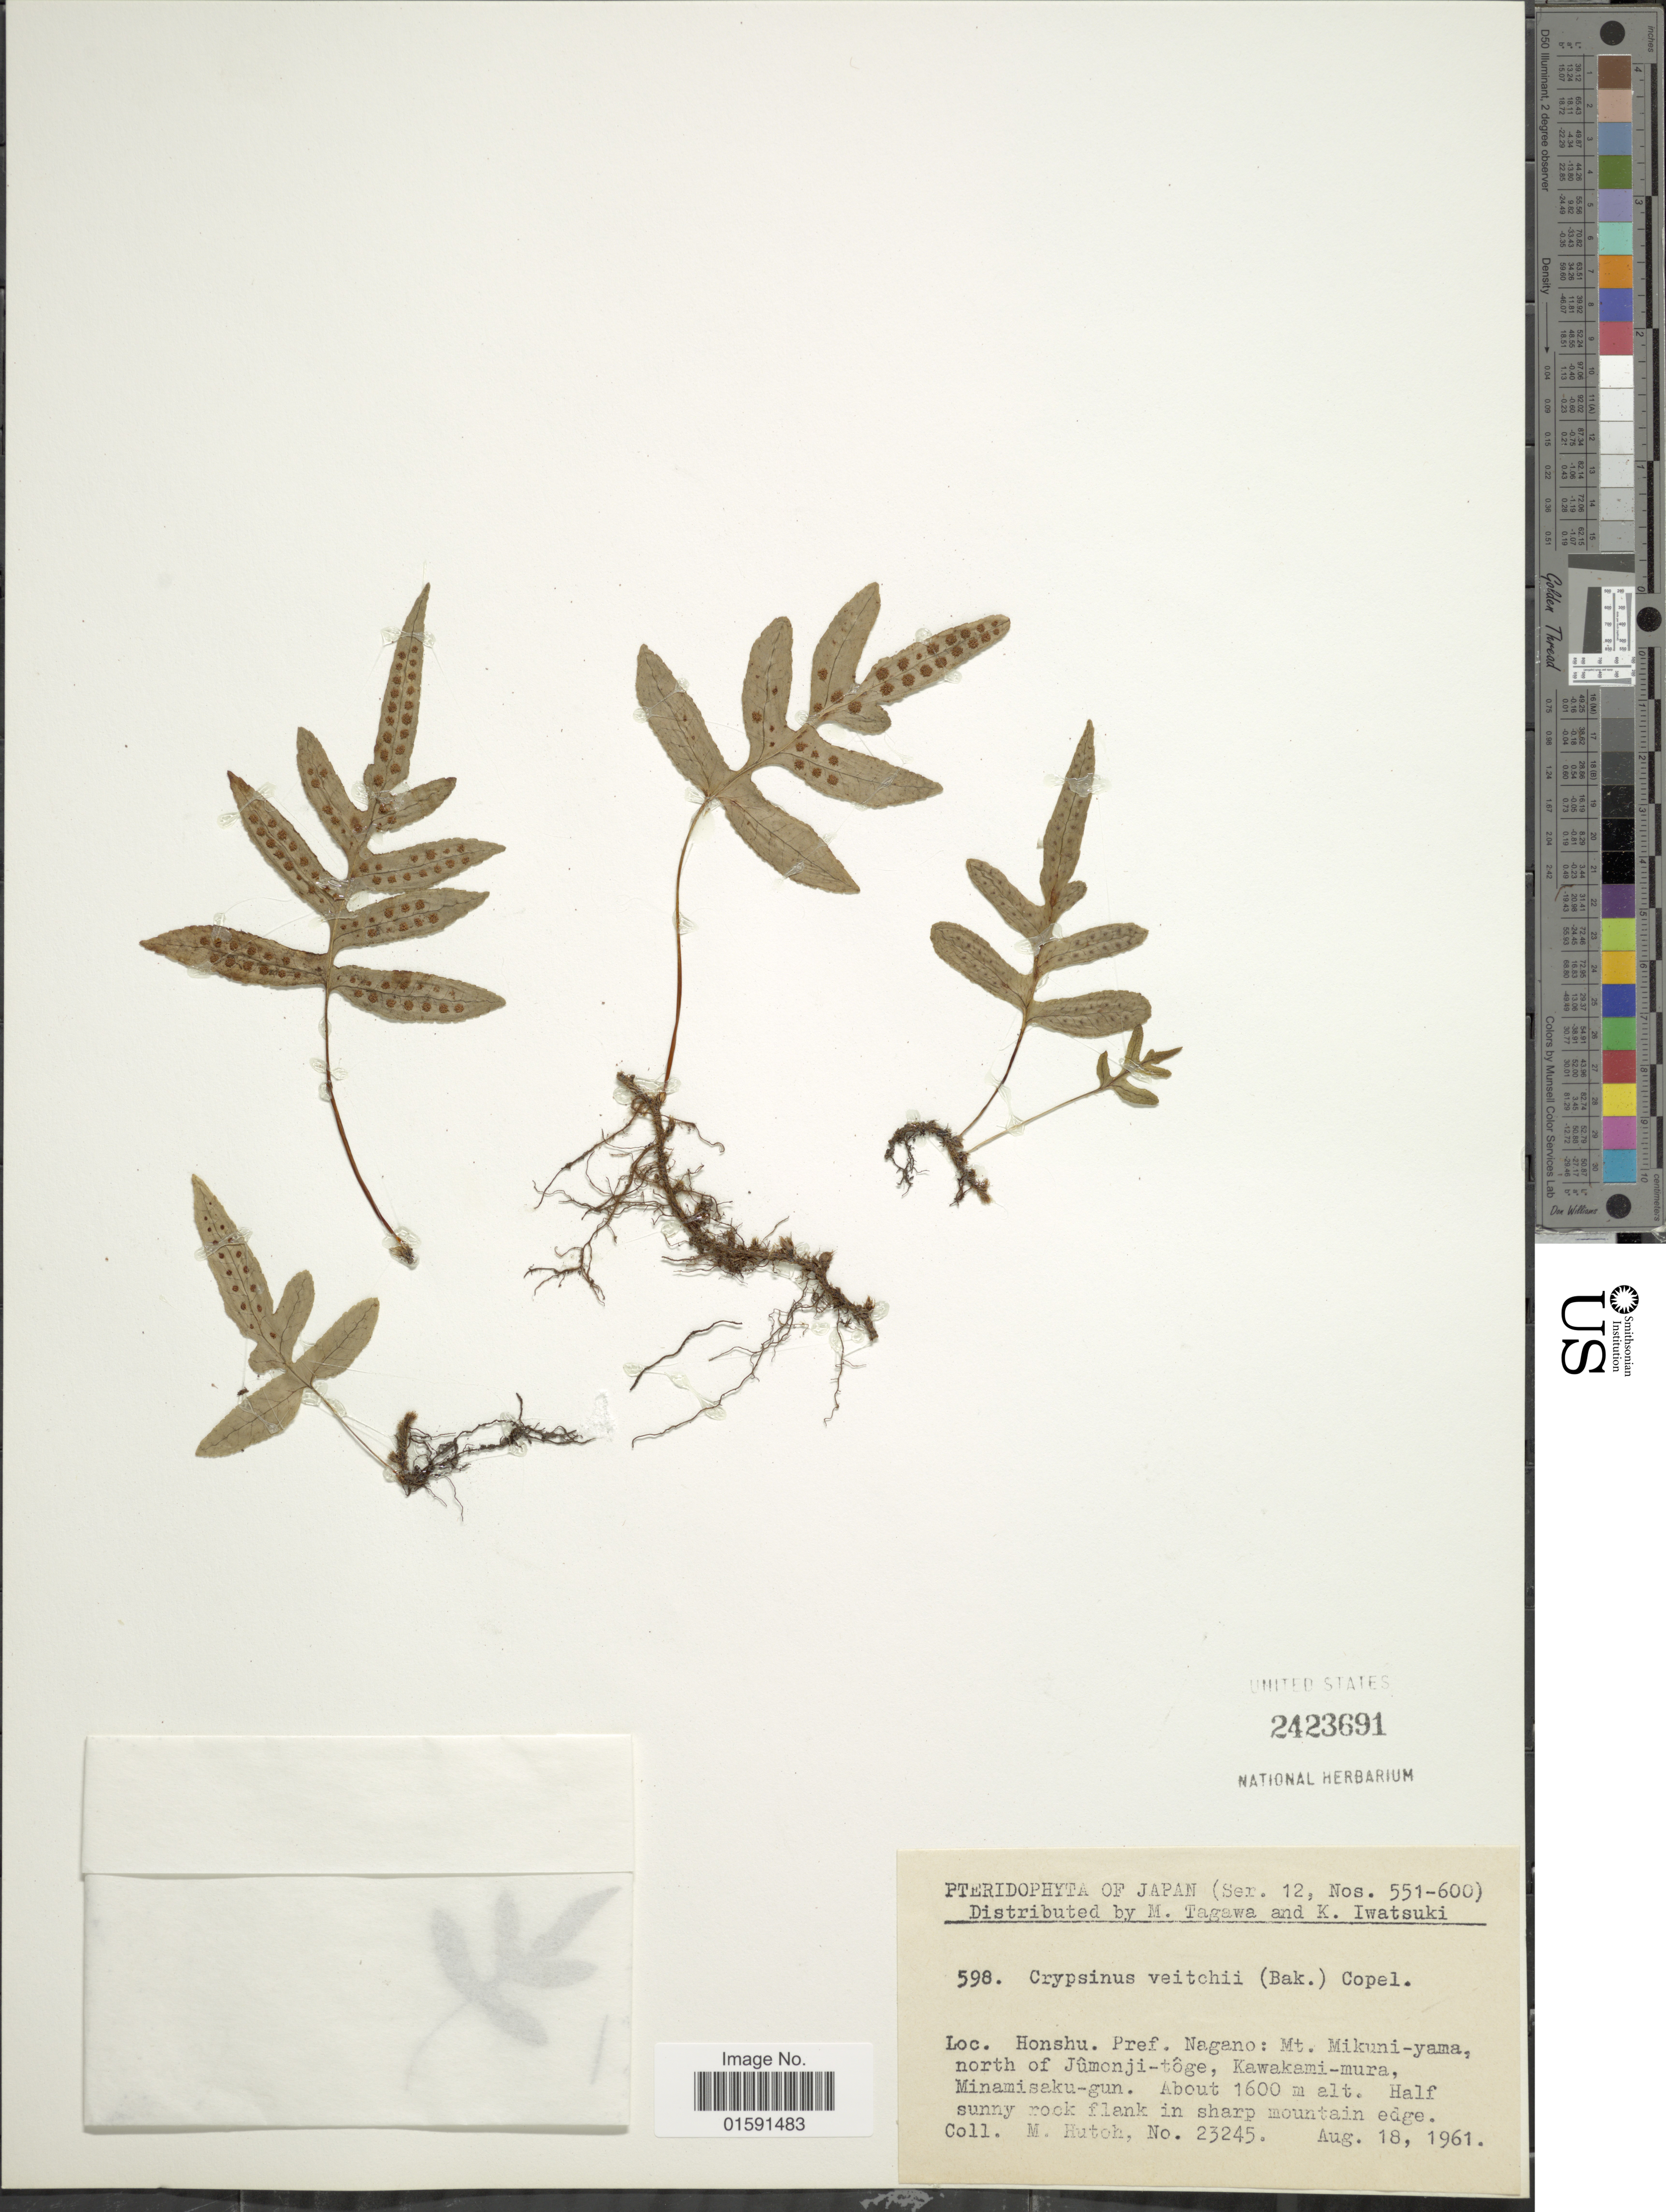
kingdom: Plantae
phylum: Tracheophyta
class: Polypodiopsida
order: Polypodiales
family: Polypodiaceae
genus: Selliguea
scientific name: Selliguea veitchii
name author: (Baker) H. Ohashi & K. Ohashi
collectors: M. Hutoh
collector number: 23245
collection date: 1961-08-18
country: Japan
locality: Honshu: Pref. Nagano: Mt. Mikunu-yama, north of Jumonji-toge, Kawakami-mura, Minamisaku-gun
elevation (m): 1600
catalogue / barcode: US 2423691